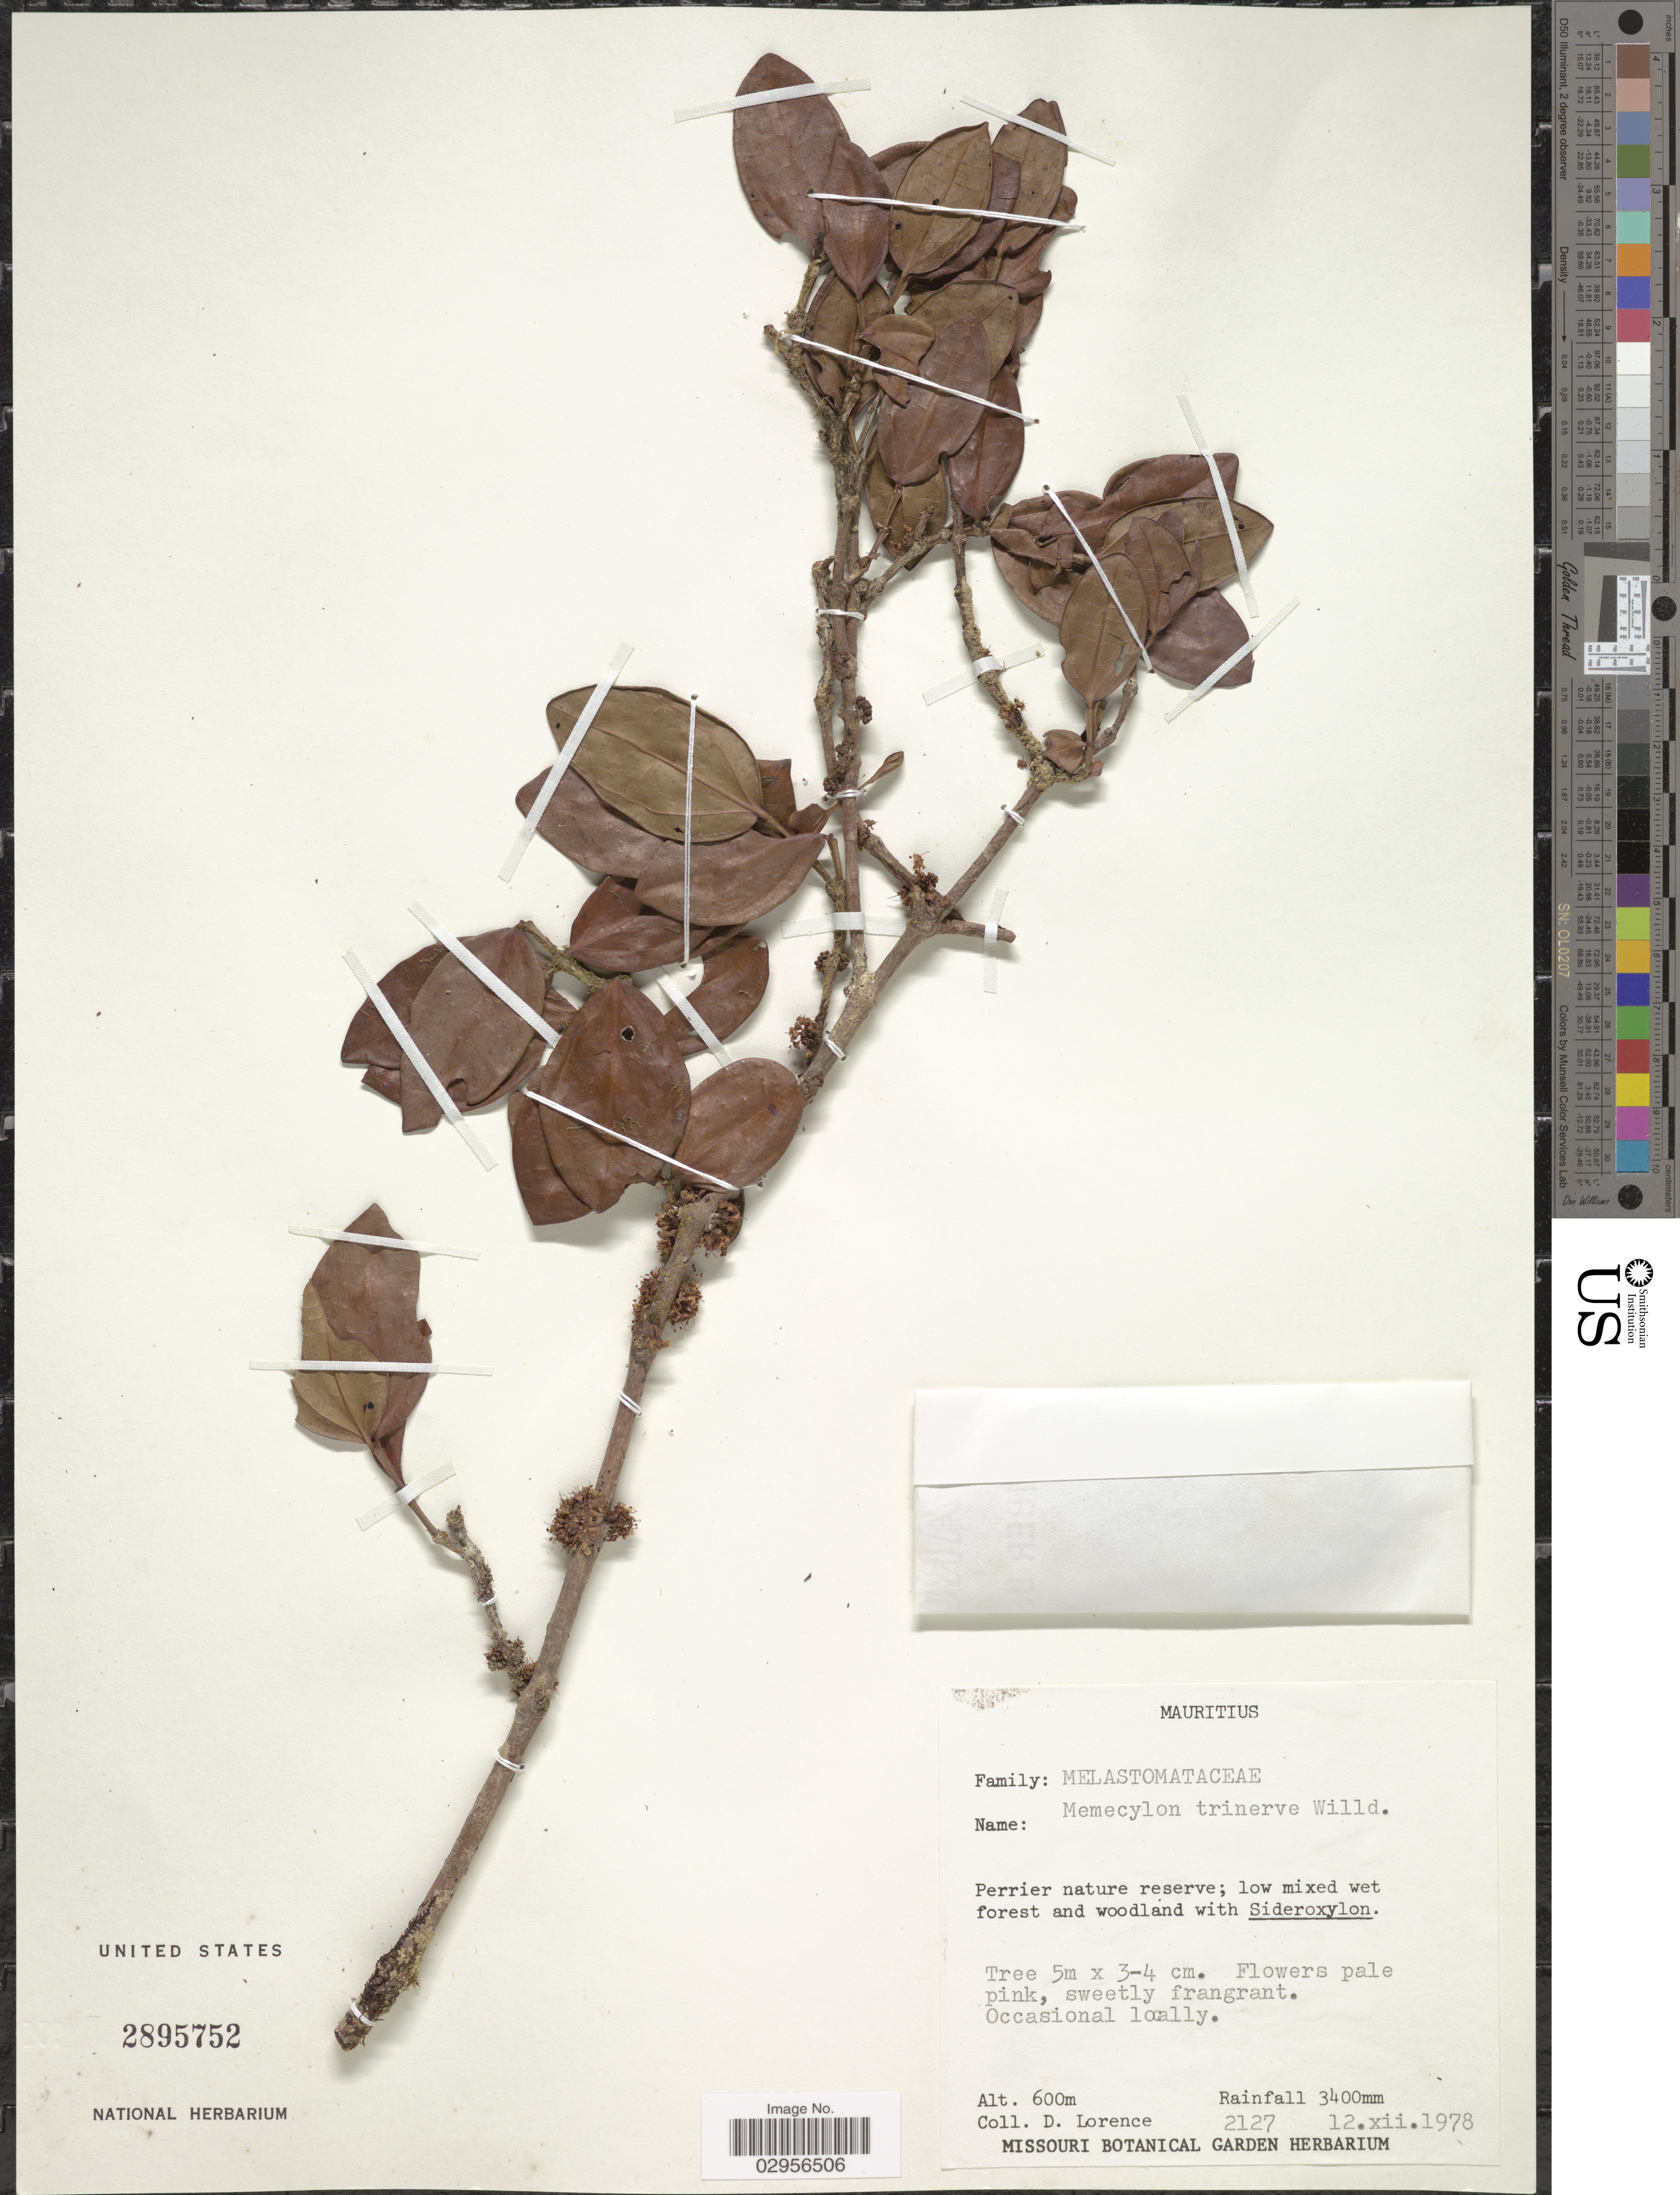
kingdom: Plantae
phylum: Tracheophyta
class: Magnoliopsida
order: Myrtales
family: Melastomataceae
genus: Memecylon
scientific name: Memecylon trinerve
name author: DC.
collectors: D. Lorence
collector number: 2127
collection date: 1978-12-12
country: Mauritius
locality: Perrier nature reserve.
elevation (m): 600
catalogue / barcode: US 2895752